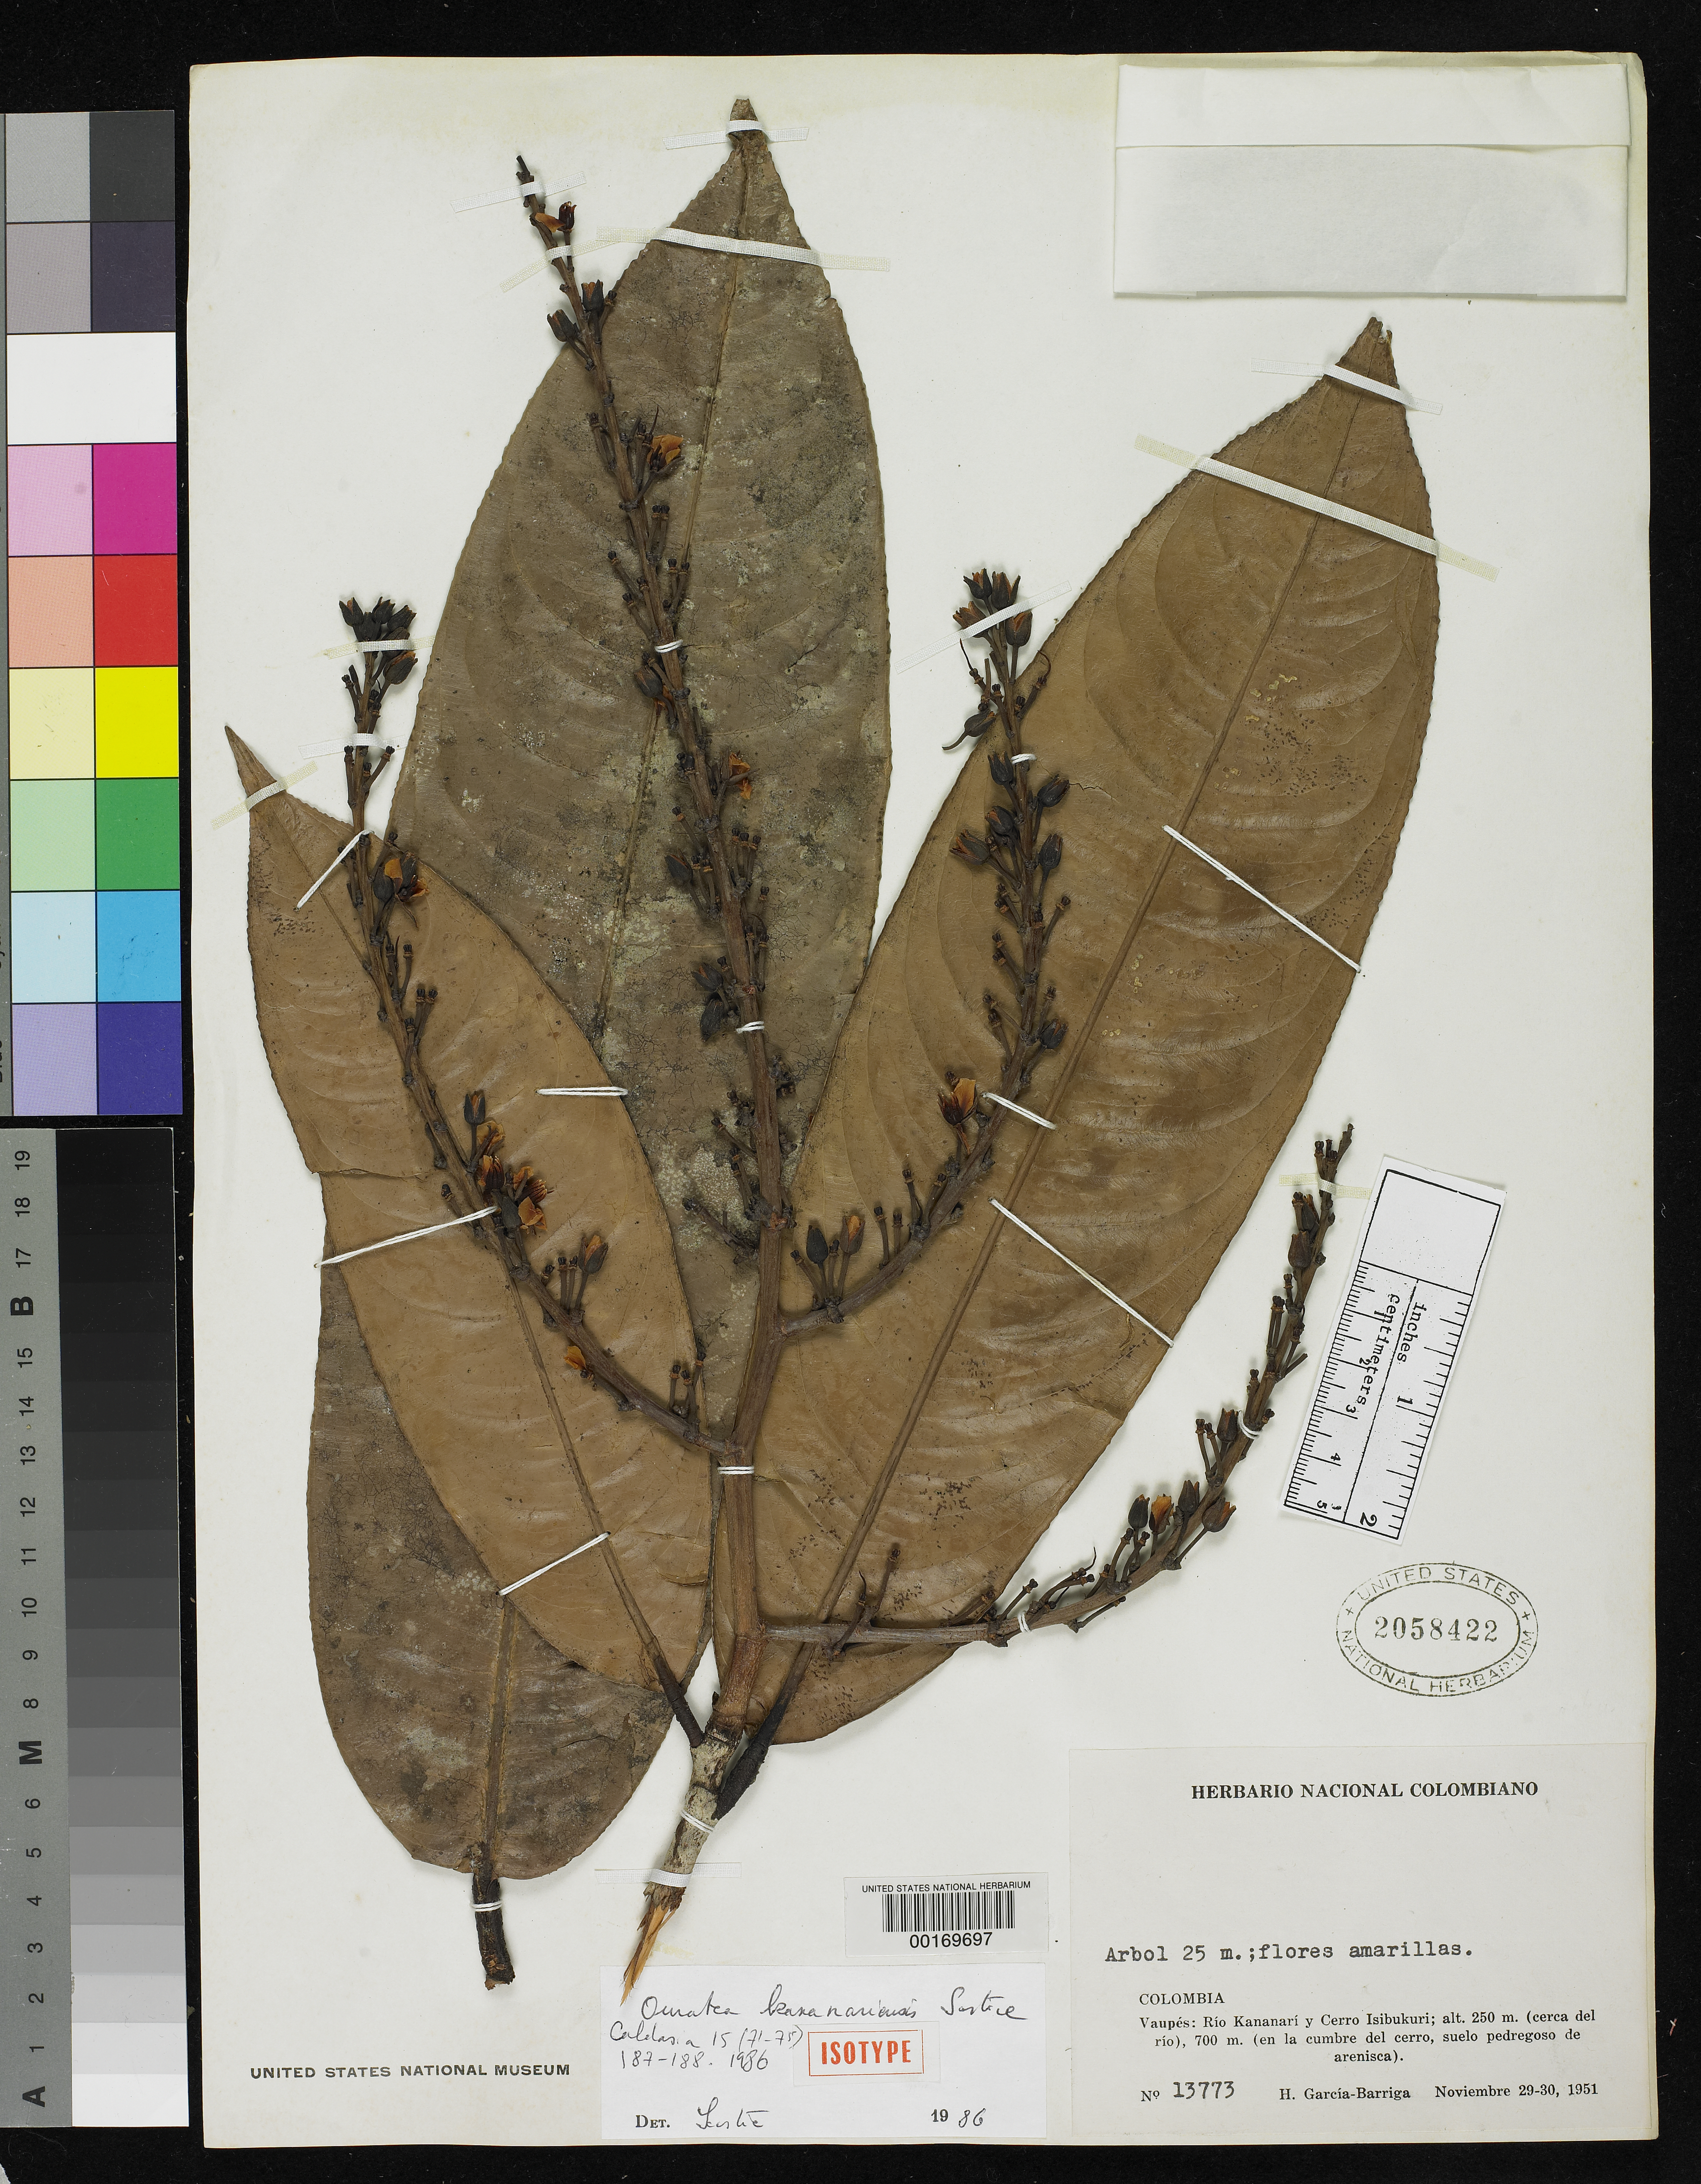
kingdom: Plantae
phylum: Tracheophyta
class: Magnoliopsida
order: Malpighiales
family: Ochnaceae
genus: Ouratea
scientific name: Ouratea kananariensis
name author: Sastre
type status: Isotype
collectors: H. García Barriga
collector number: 13773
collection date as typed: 29 Nov 1951 to 30 Nov 1951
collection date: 1951-11-29/1951-11-30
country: Colombia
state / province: Vaupés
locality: Rio Kananari and Cerro Isibukuri, near River.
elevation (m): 700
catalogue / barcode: US 2058422